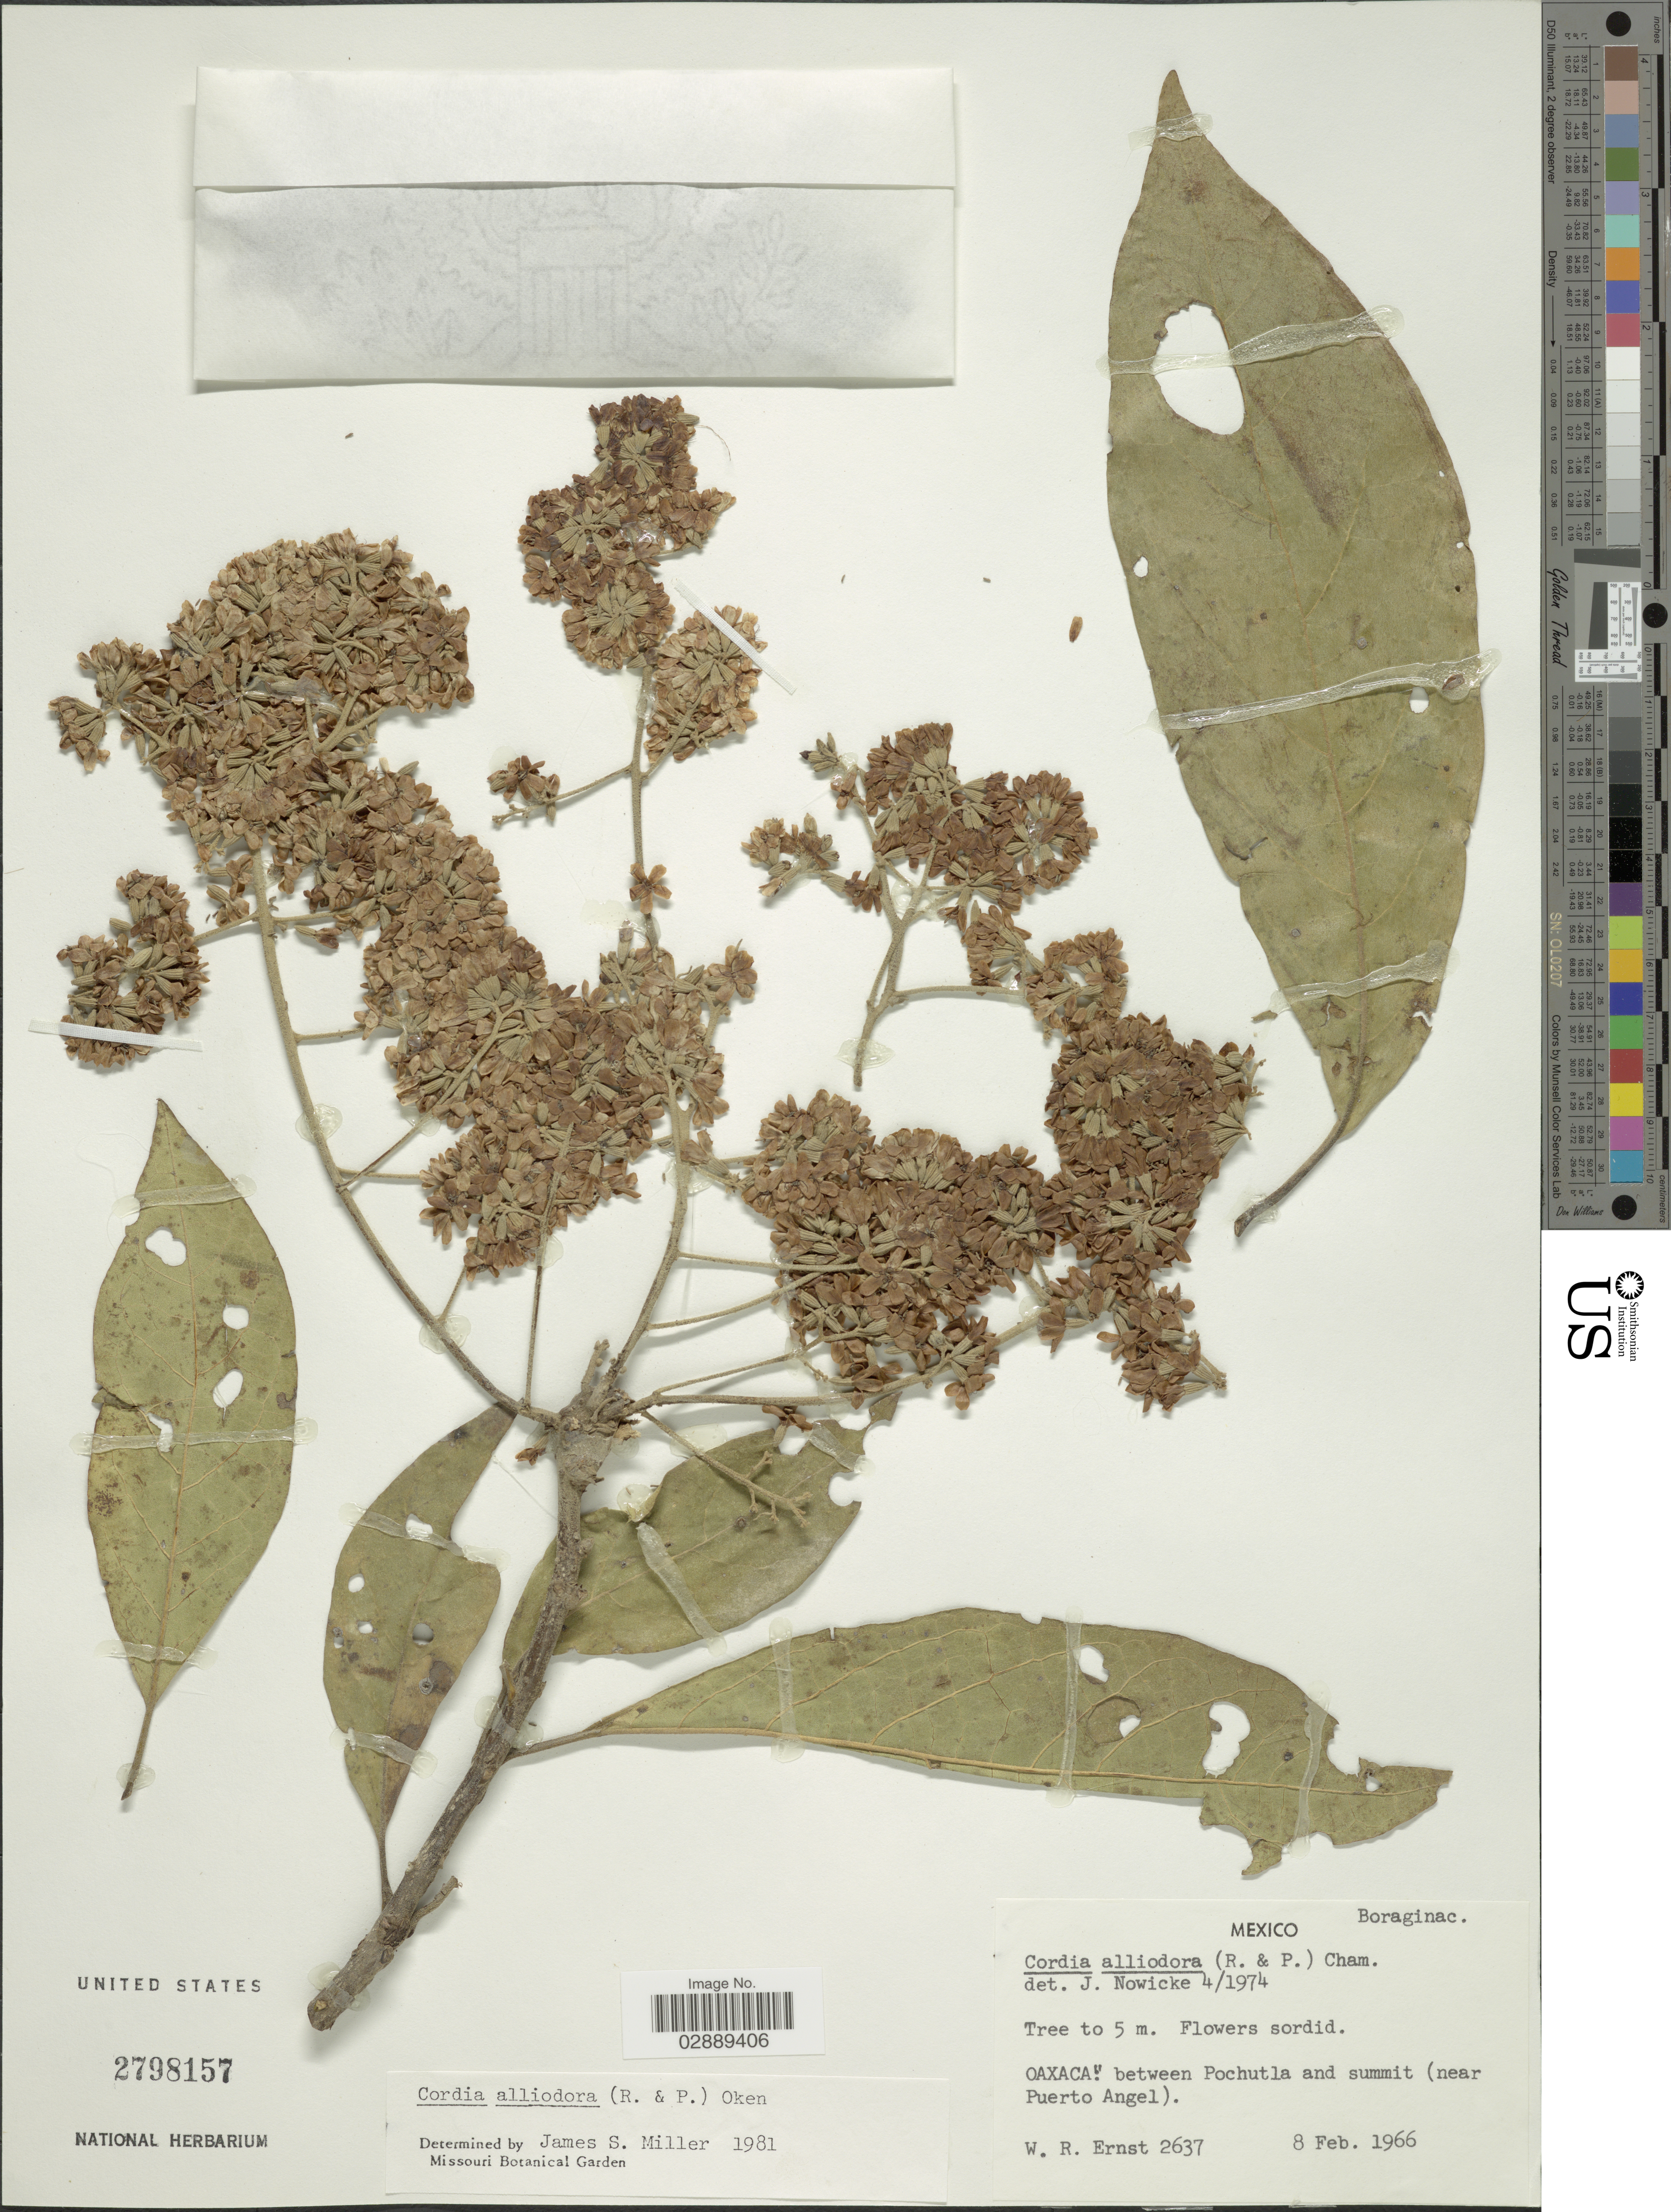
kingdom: Plantae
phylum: Tracheophyta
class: Magnoliopsida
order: Boraginales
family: Cordiaceae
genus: Cordia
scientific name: Cordia alliodora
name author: (Ruiz & Pav.) Oken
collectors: W. R. Ernst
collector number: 2637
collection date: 1966-02-08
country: Mexico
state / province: Oaxaca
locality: Between Pochutla and summit (near Puerto Angel).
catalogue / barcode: US 2798157